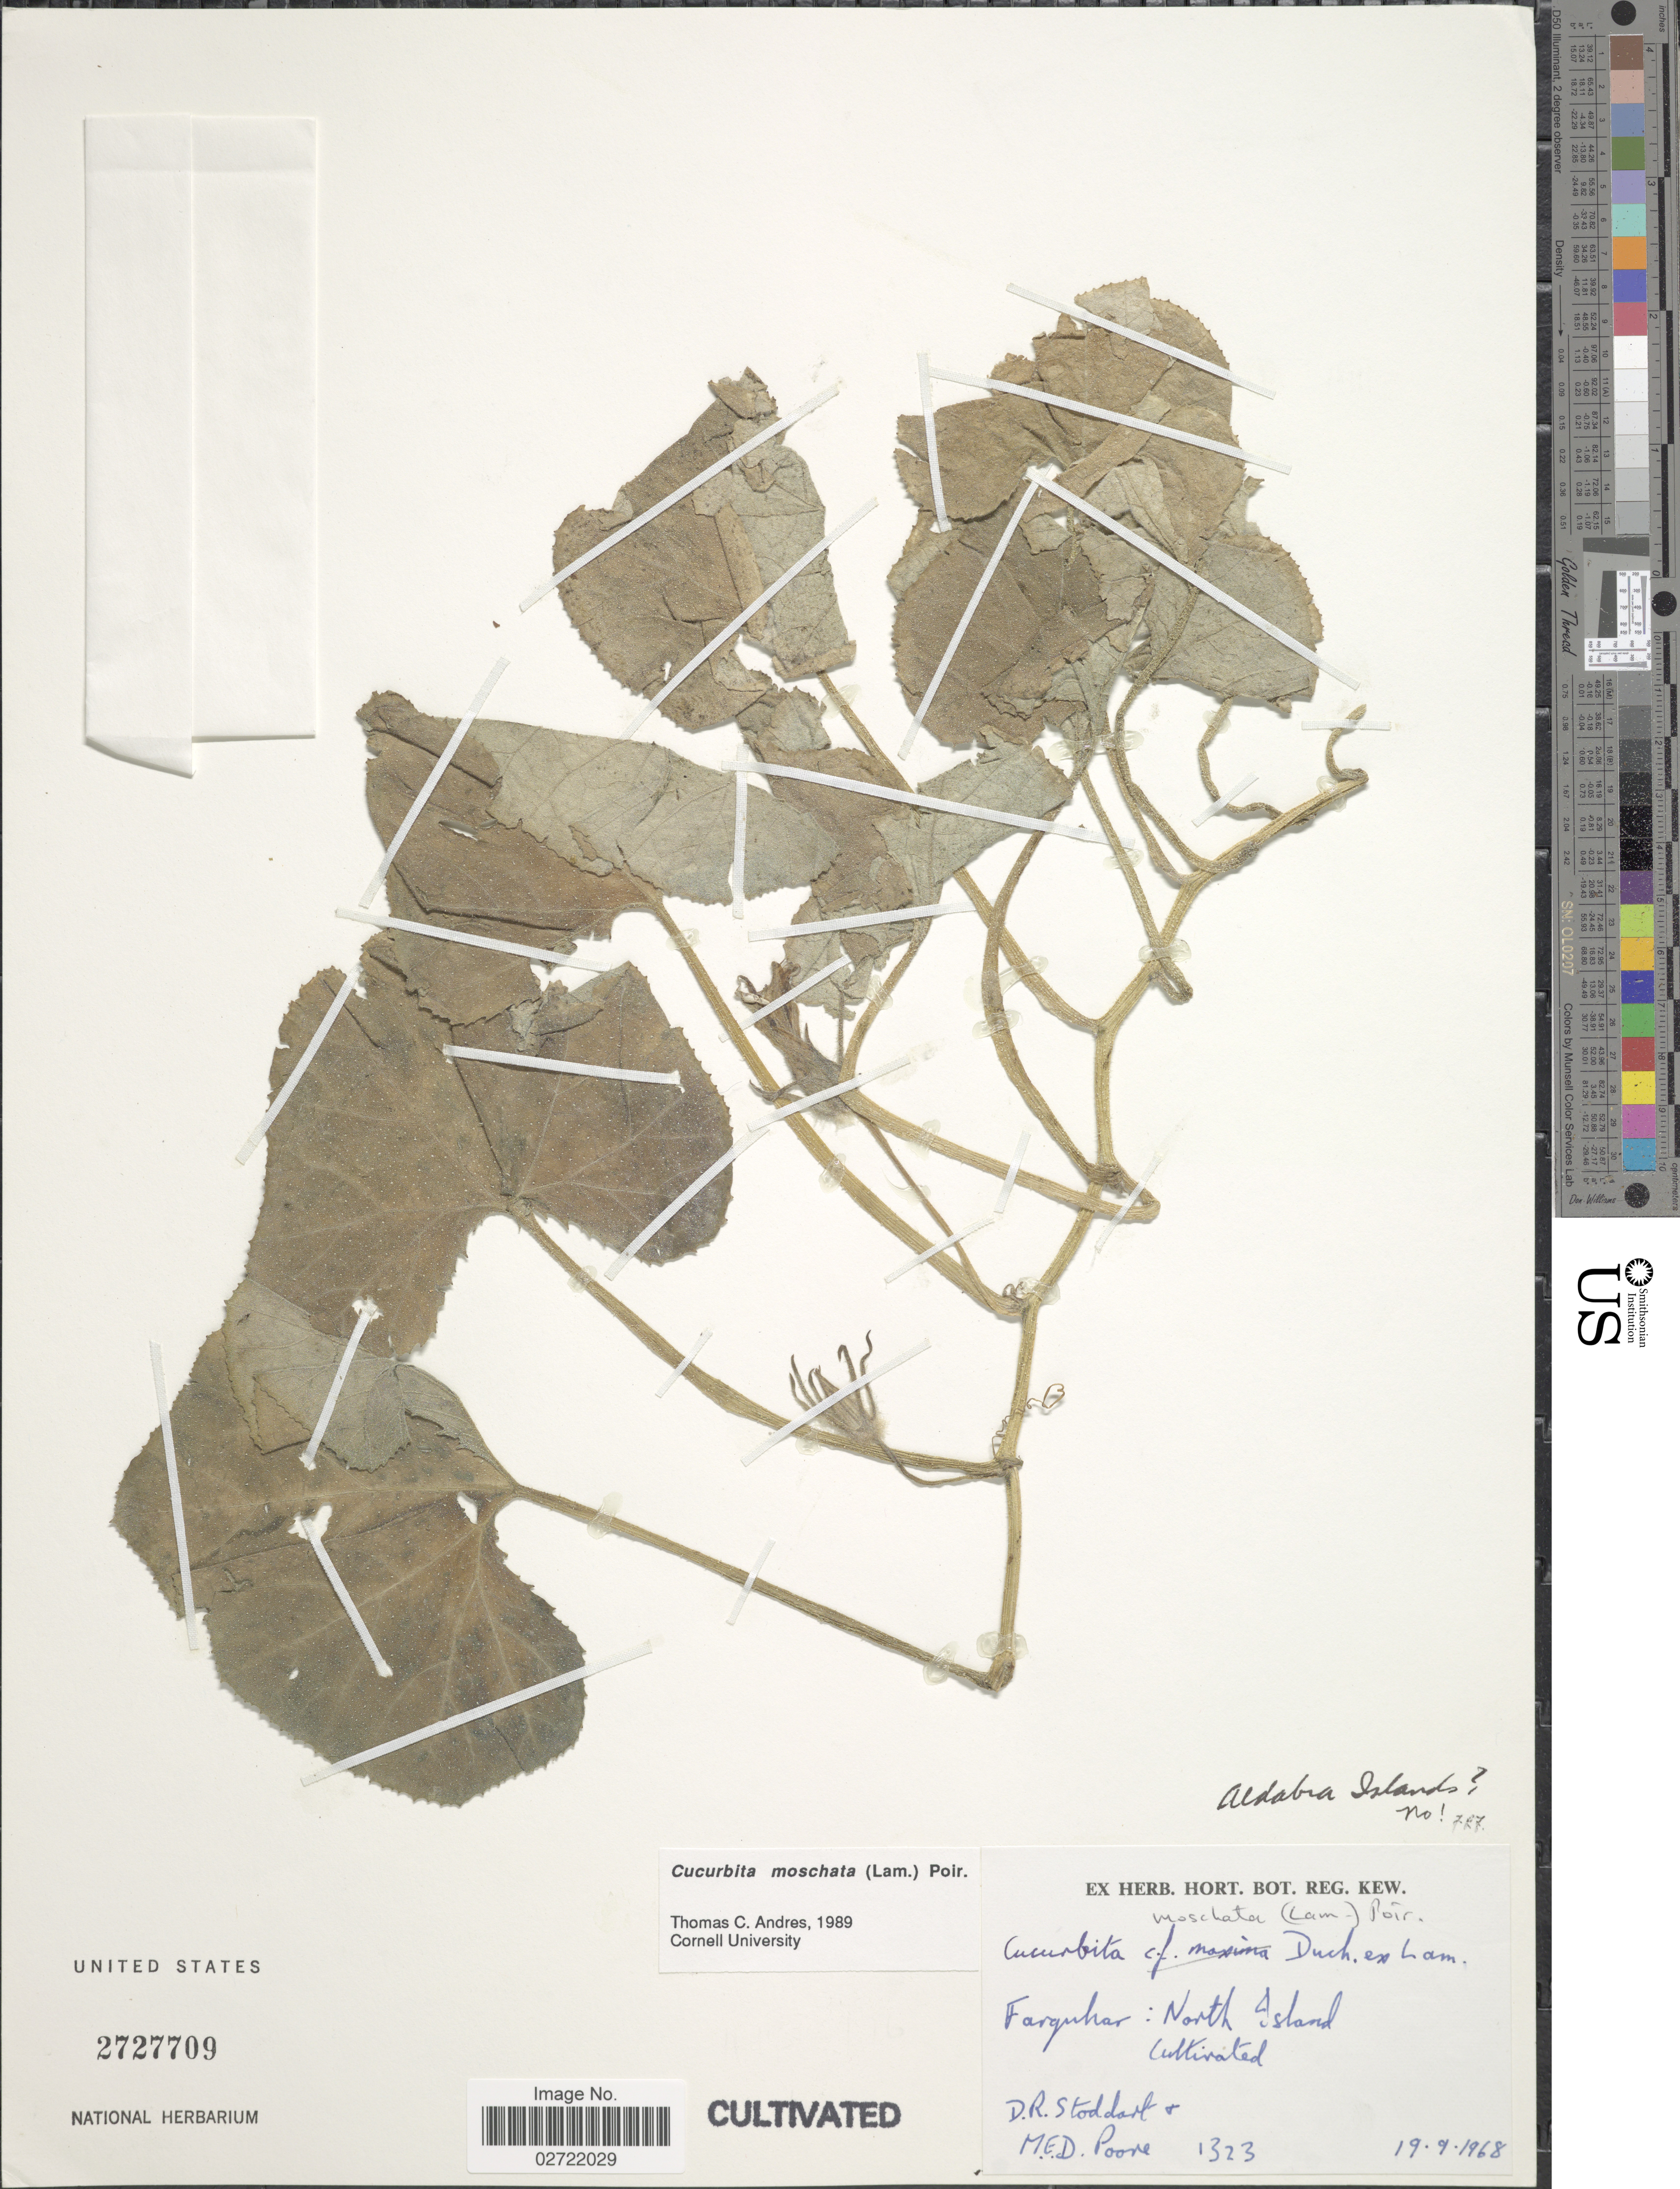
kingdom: Plantae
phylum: Tracheophyta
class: Magnoliopsida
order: Cucurbitales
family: Cucurbitaceae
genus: Cucurbita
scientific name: Cucurbita moschata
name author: (Duch.) Poir.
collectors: D. R. Stoddart & M. E. D. Poore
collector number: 1323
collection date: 1968-09-19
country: Seychelles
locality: Farquhar: North Island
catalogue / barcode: US 2727709